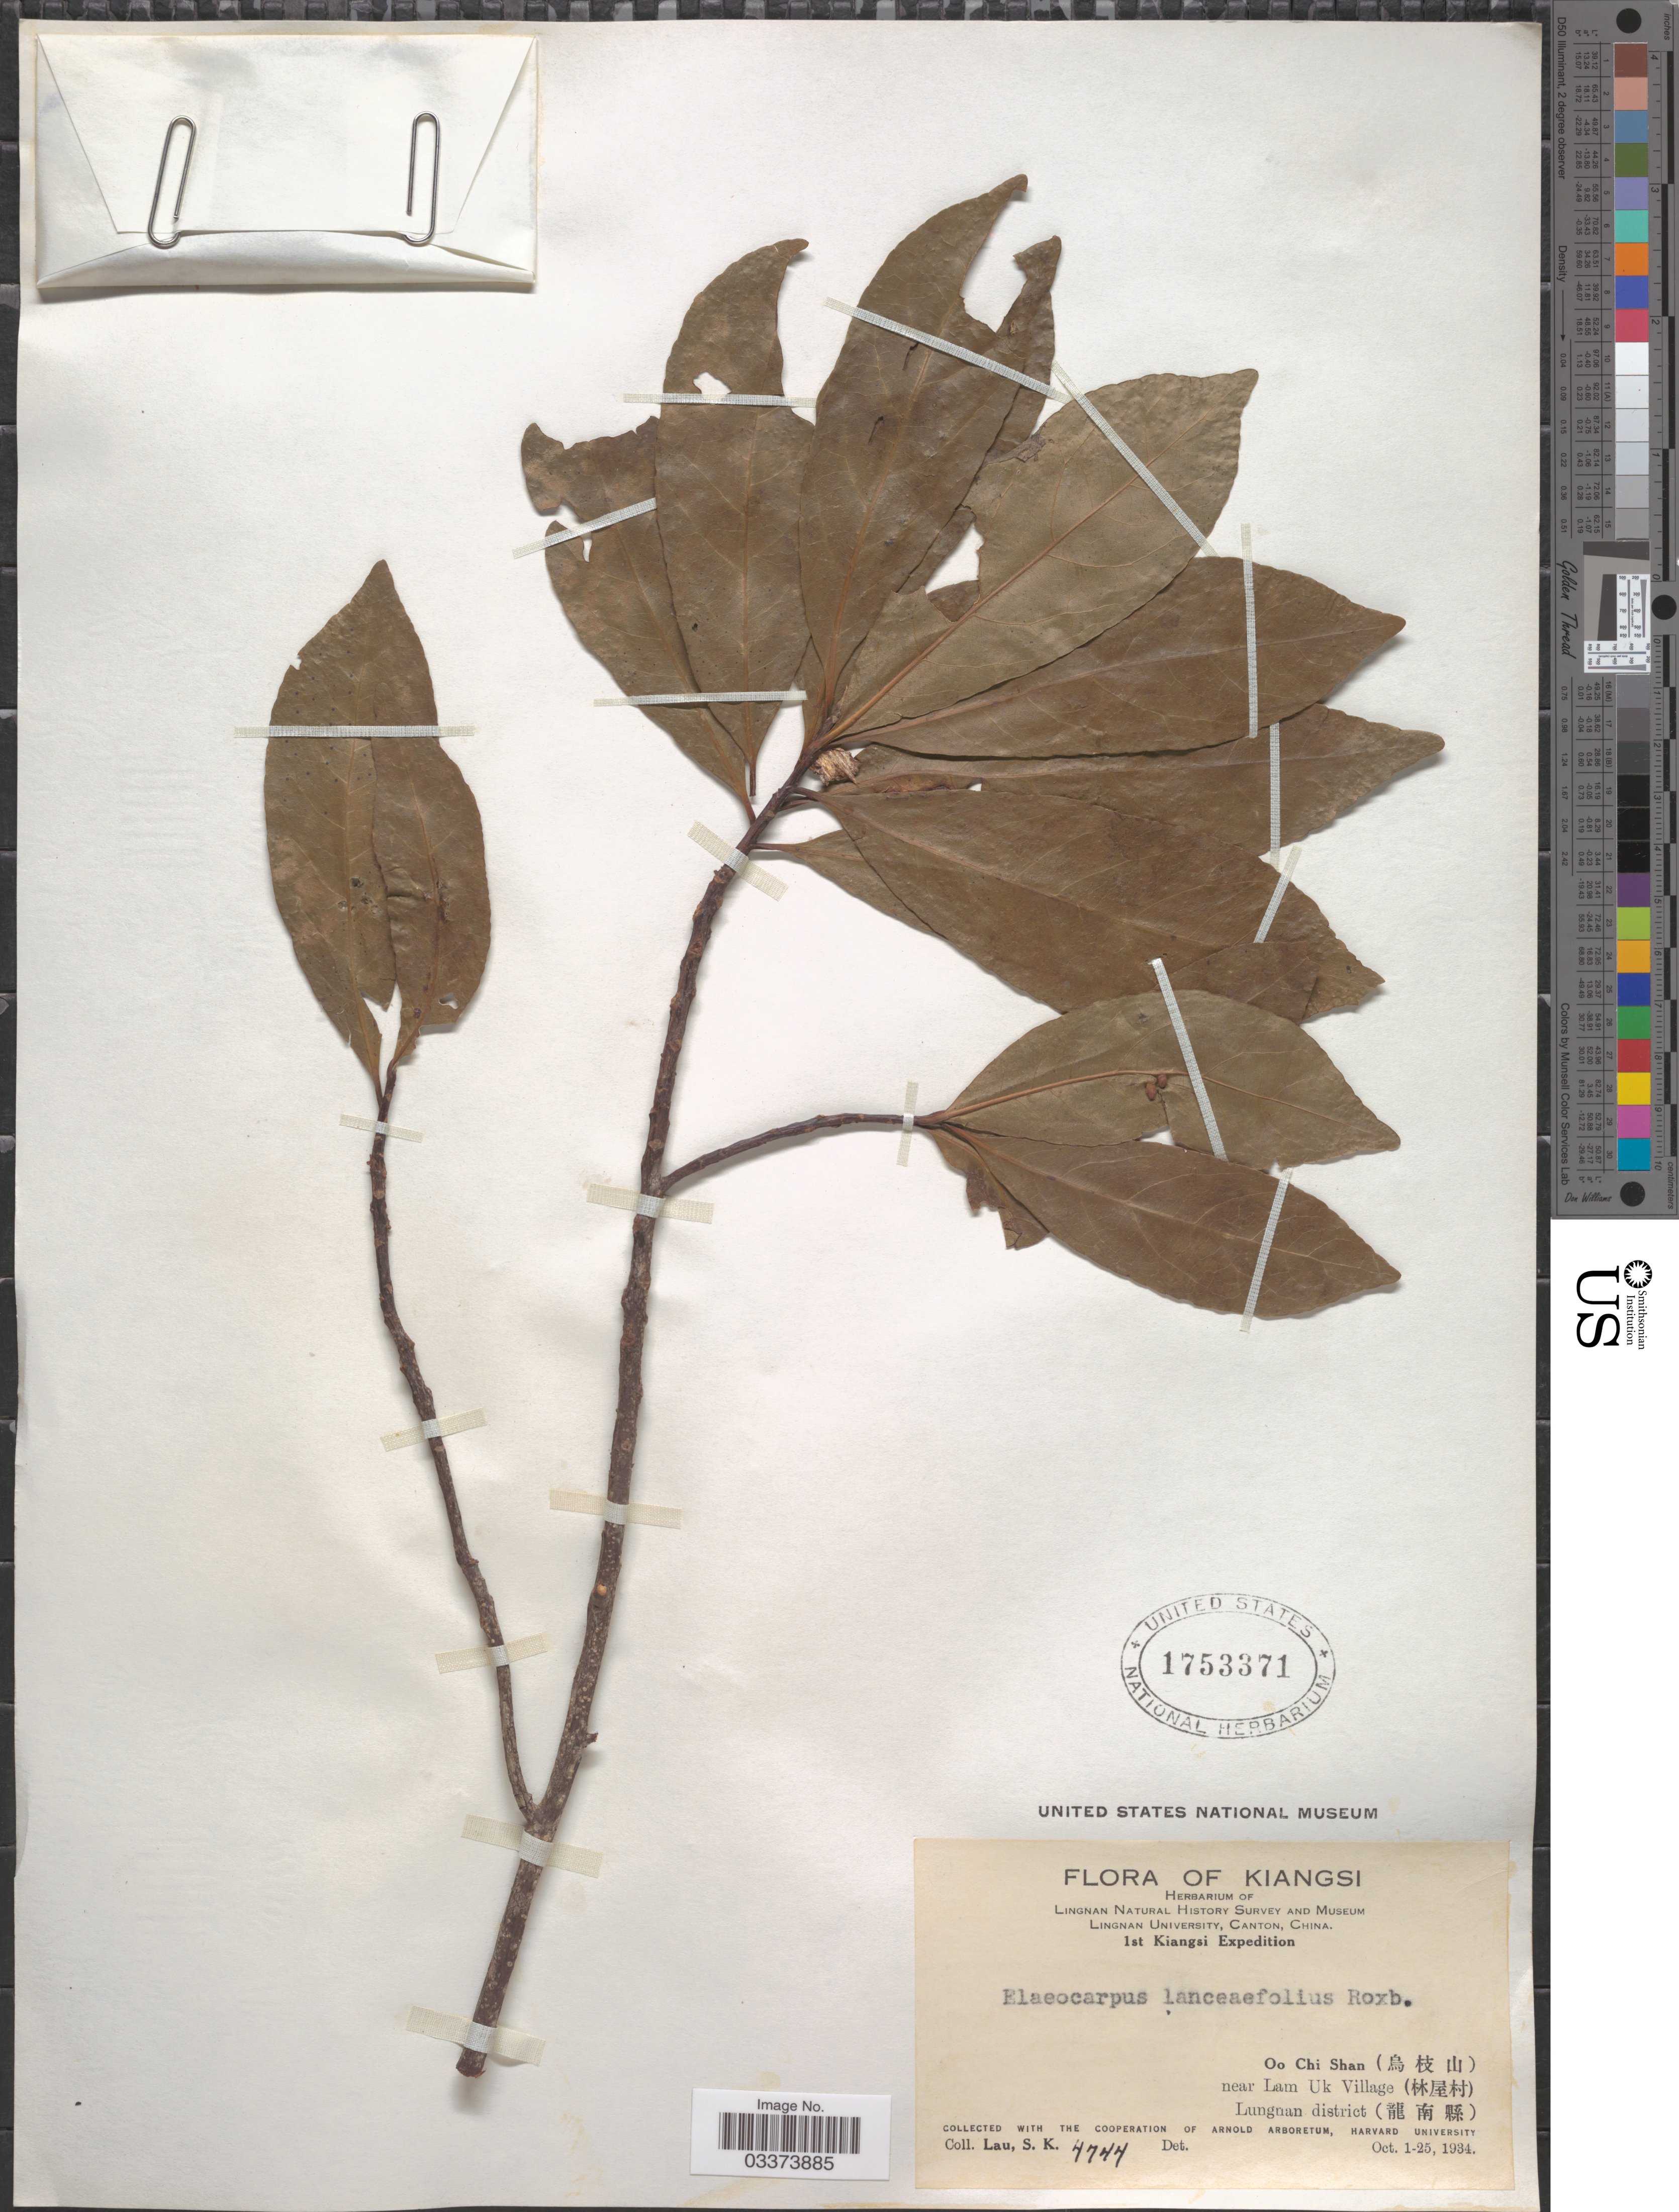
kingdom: Plantae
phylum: Tracheophyta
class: Magnoliopsida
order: Oxalidales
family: Elaeocarpaceae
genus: Elaeocarpus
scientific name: Elaeocarpus lanceifolius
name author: Roxb.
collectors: S. K. Lau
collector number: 4744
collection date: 1934-10-01/1934-10-25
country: China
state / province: Jiangxi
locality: Kiangsi. Oo Chi Shan (X) near Lam Uk Village (X) Lungnan District (X).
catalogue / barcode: US 1753371